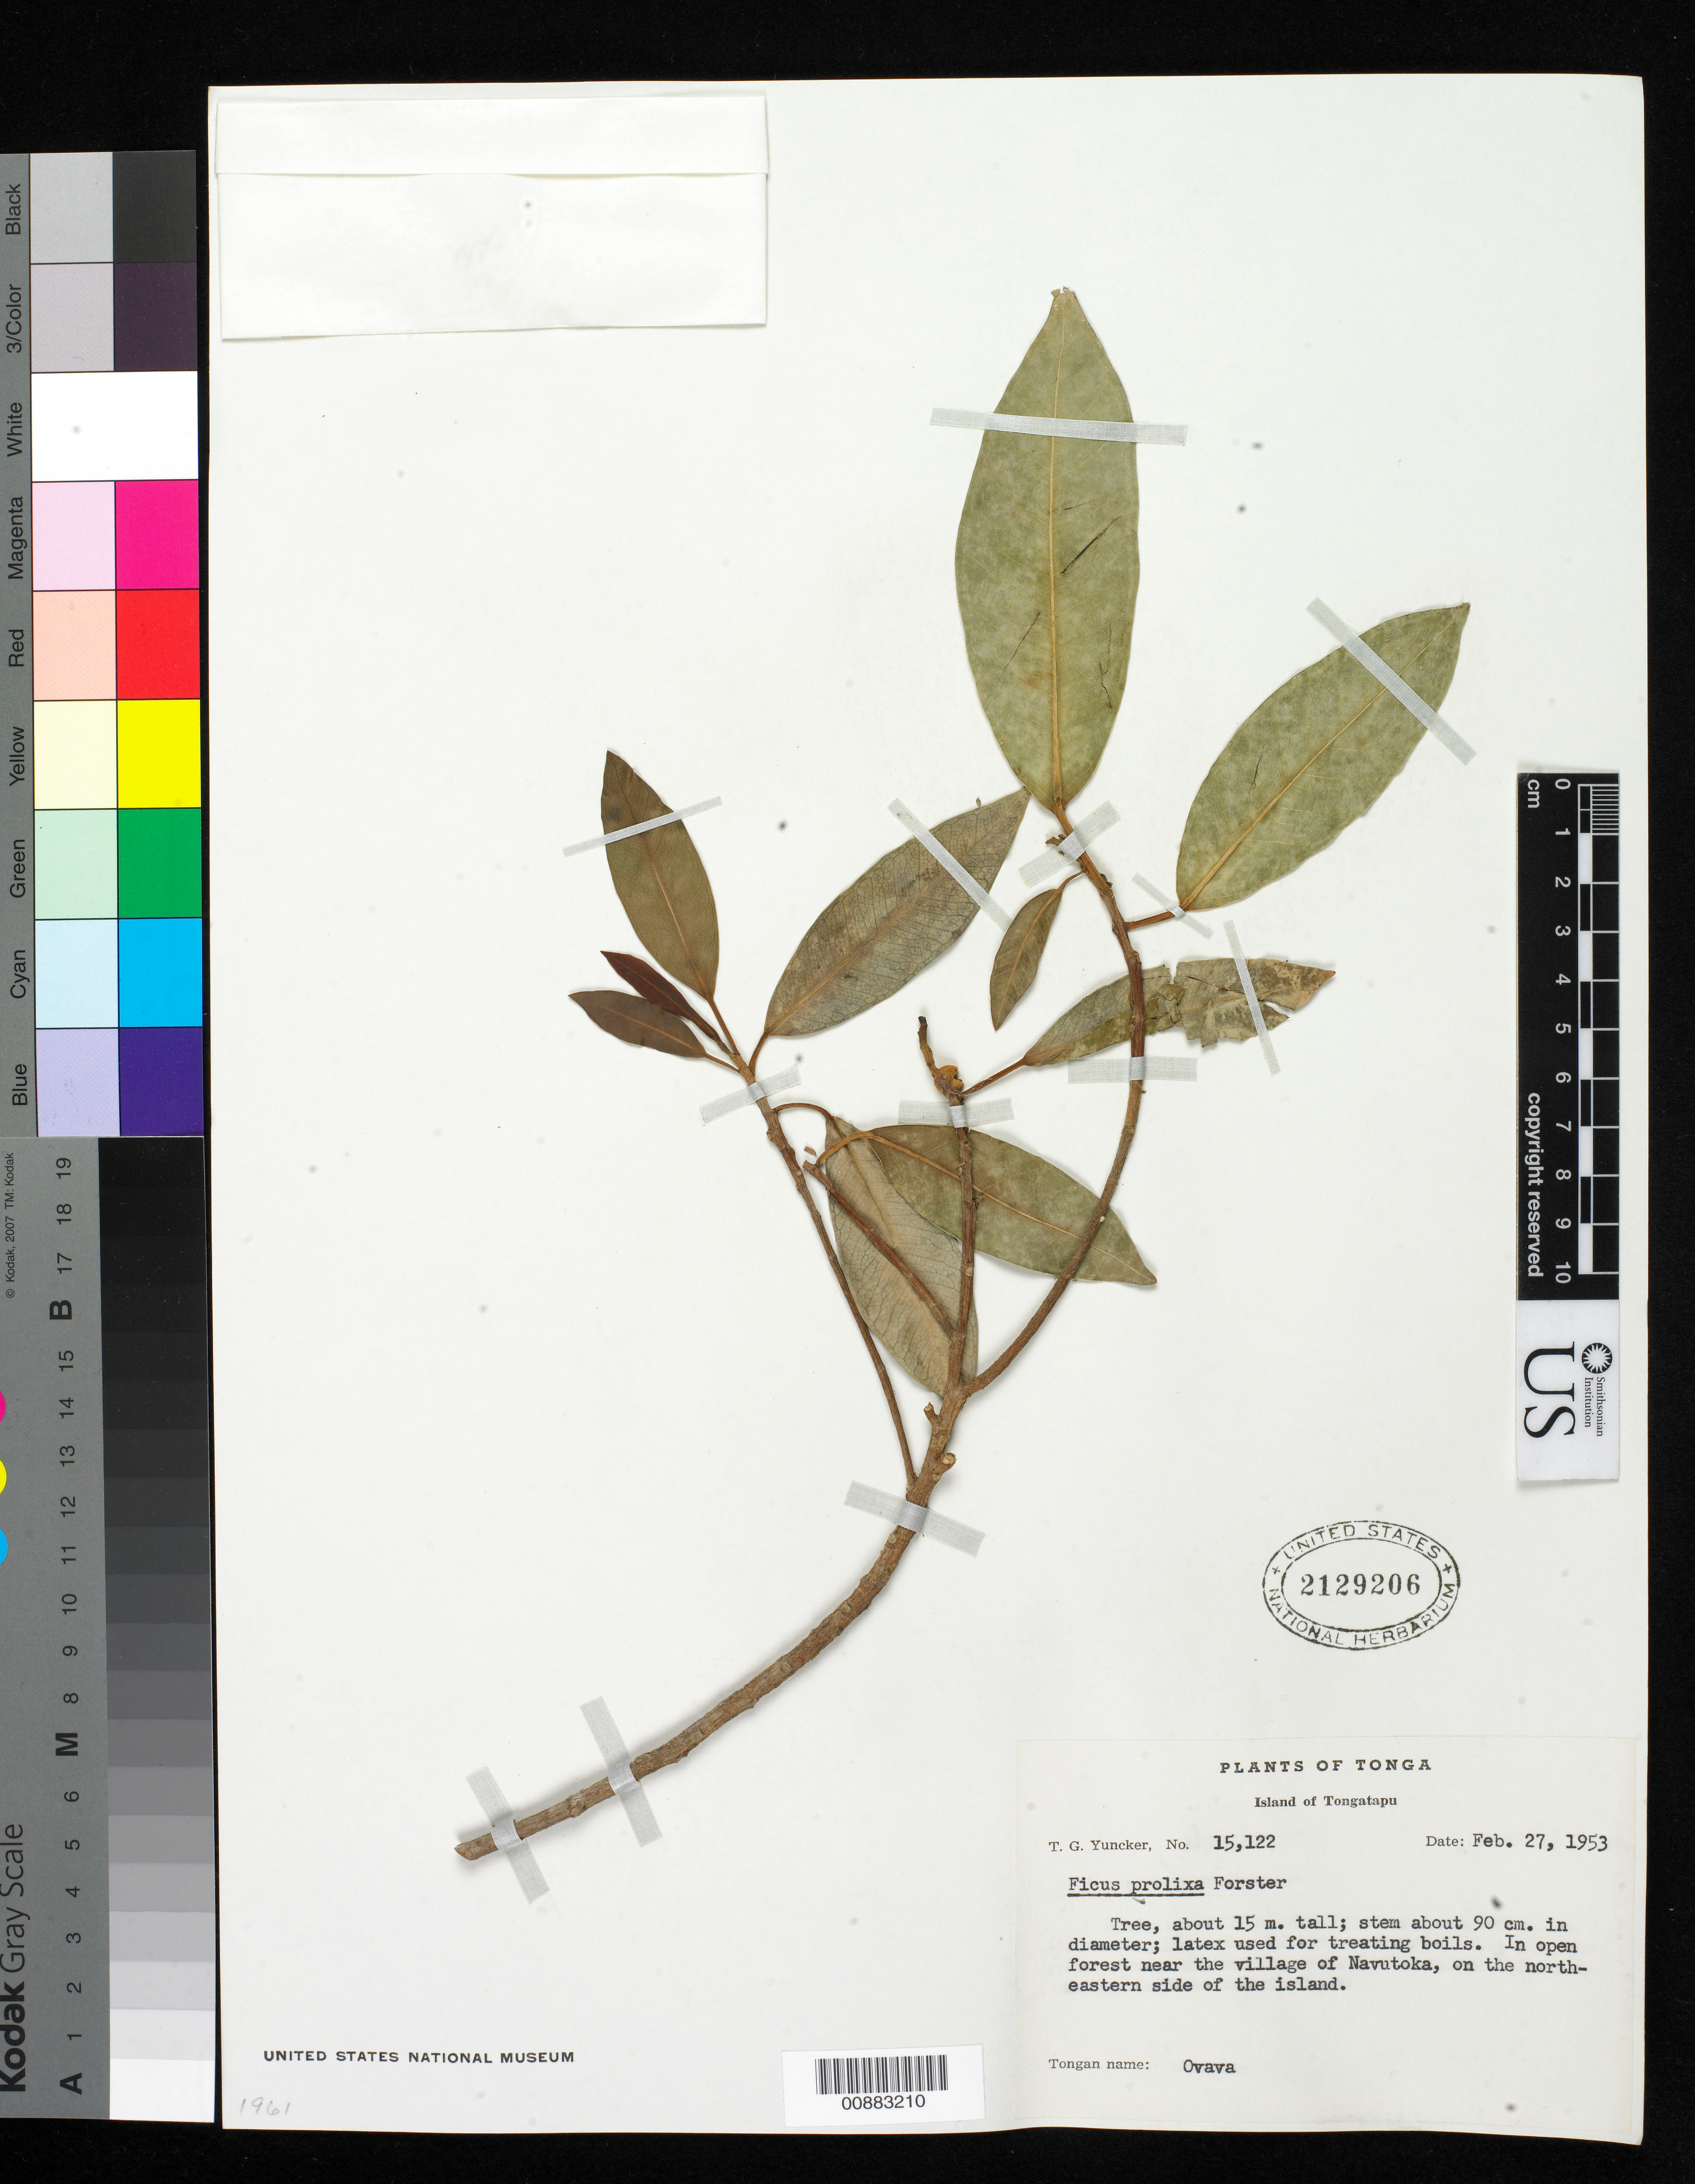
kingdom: Plantae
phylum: Tracheophyta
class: Magnoliopsida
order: Rosales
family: Moraceae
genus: Ficus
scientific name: Ficus prolixa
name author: G. Forst.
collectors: T. G. Yuncker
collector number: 15122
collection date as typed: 27 Feb 1953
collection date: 1953-02-27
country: Tonga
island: Tongatapu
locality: Navutoka: Northeastern side of the island.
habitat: Open forest.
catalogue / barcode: US 2129206